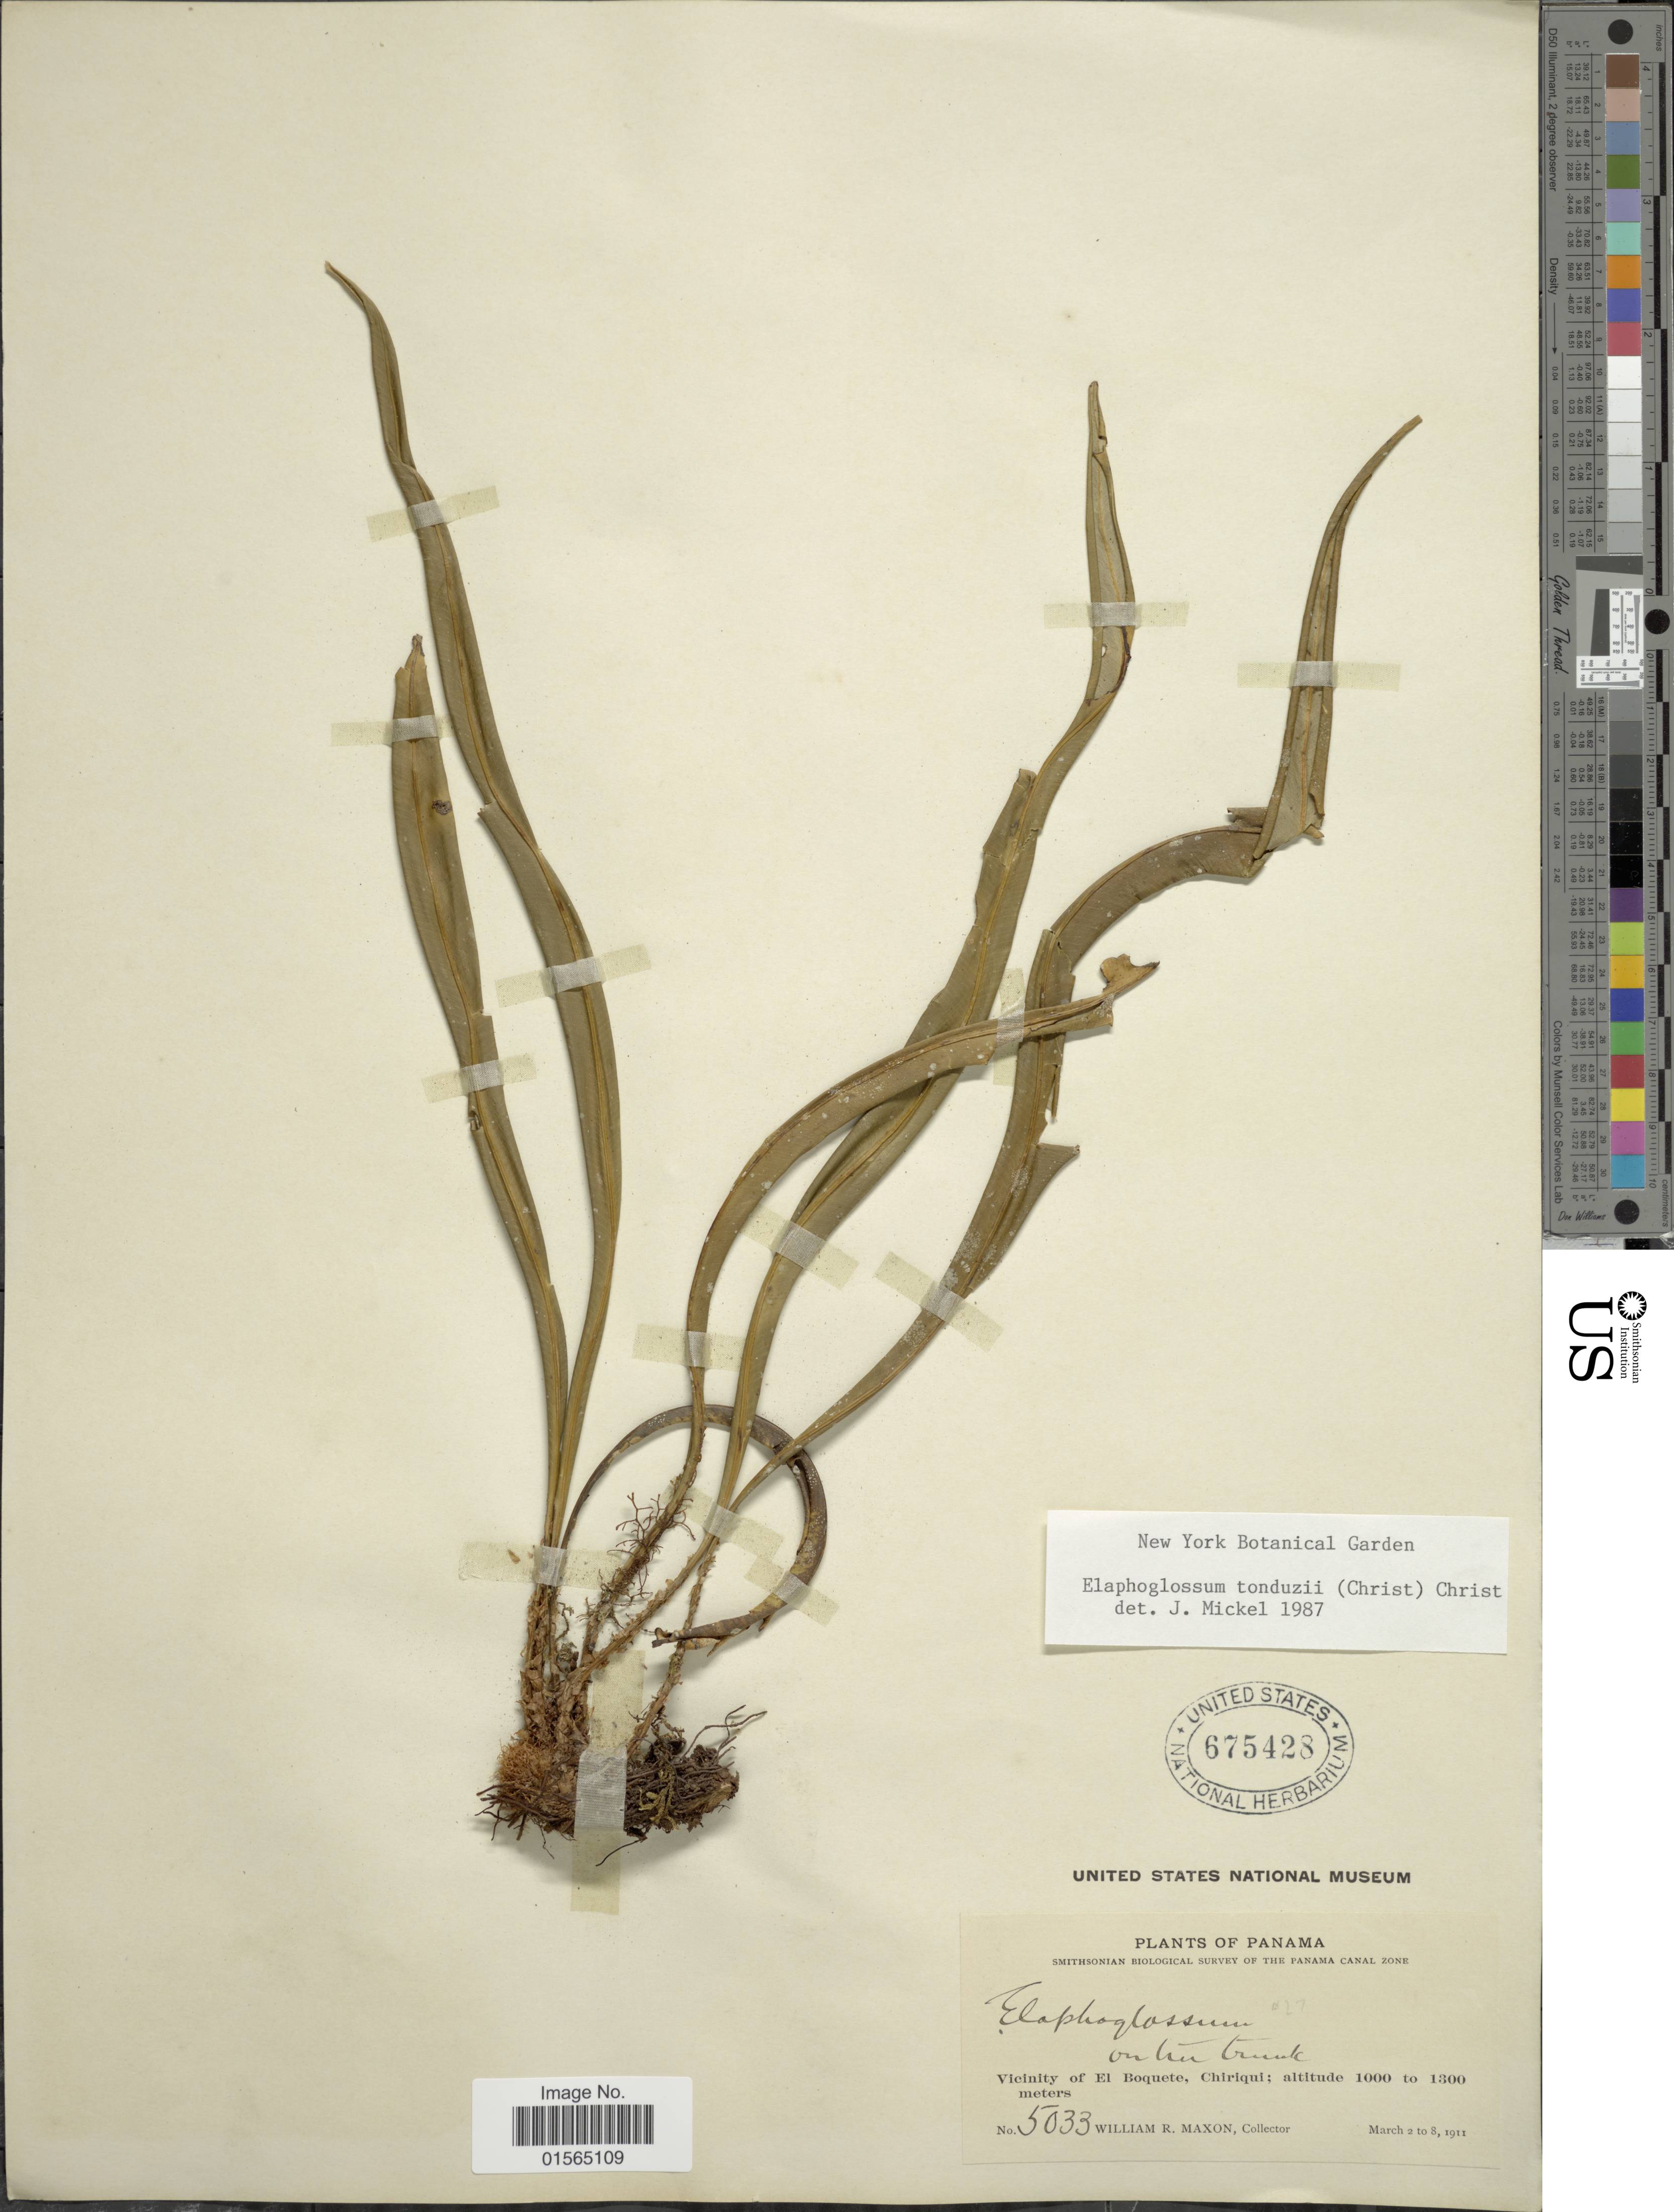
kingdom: Plantae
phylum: Tracheophyta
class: Polypodiopsida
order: Polypodiales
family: Dryopteridaceae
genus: Elaphoglossum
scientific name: Elaphoglossum tonduzii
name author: Christ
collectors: W. R. Maxon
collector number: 5033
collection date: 1911-03-02/1911-03-08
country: Panama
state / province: Chiriqui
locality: Vicinity of El Boquete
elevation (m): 1000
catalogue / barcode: US 675428